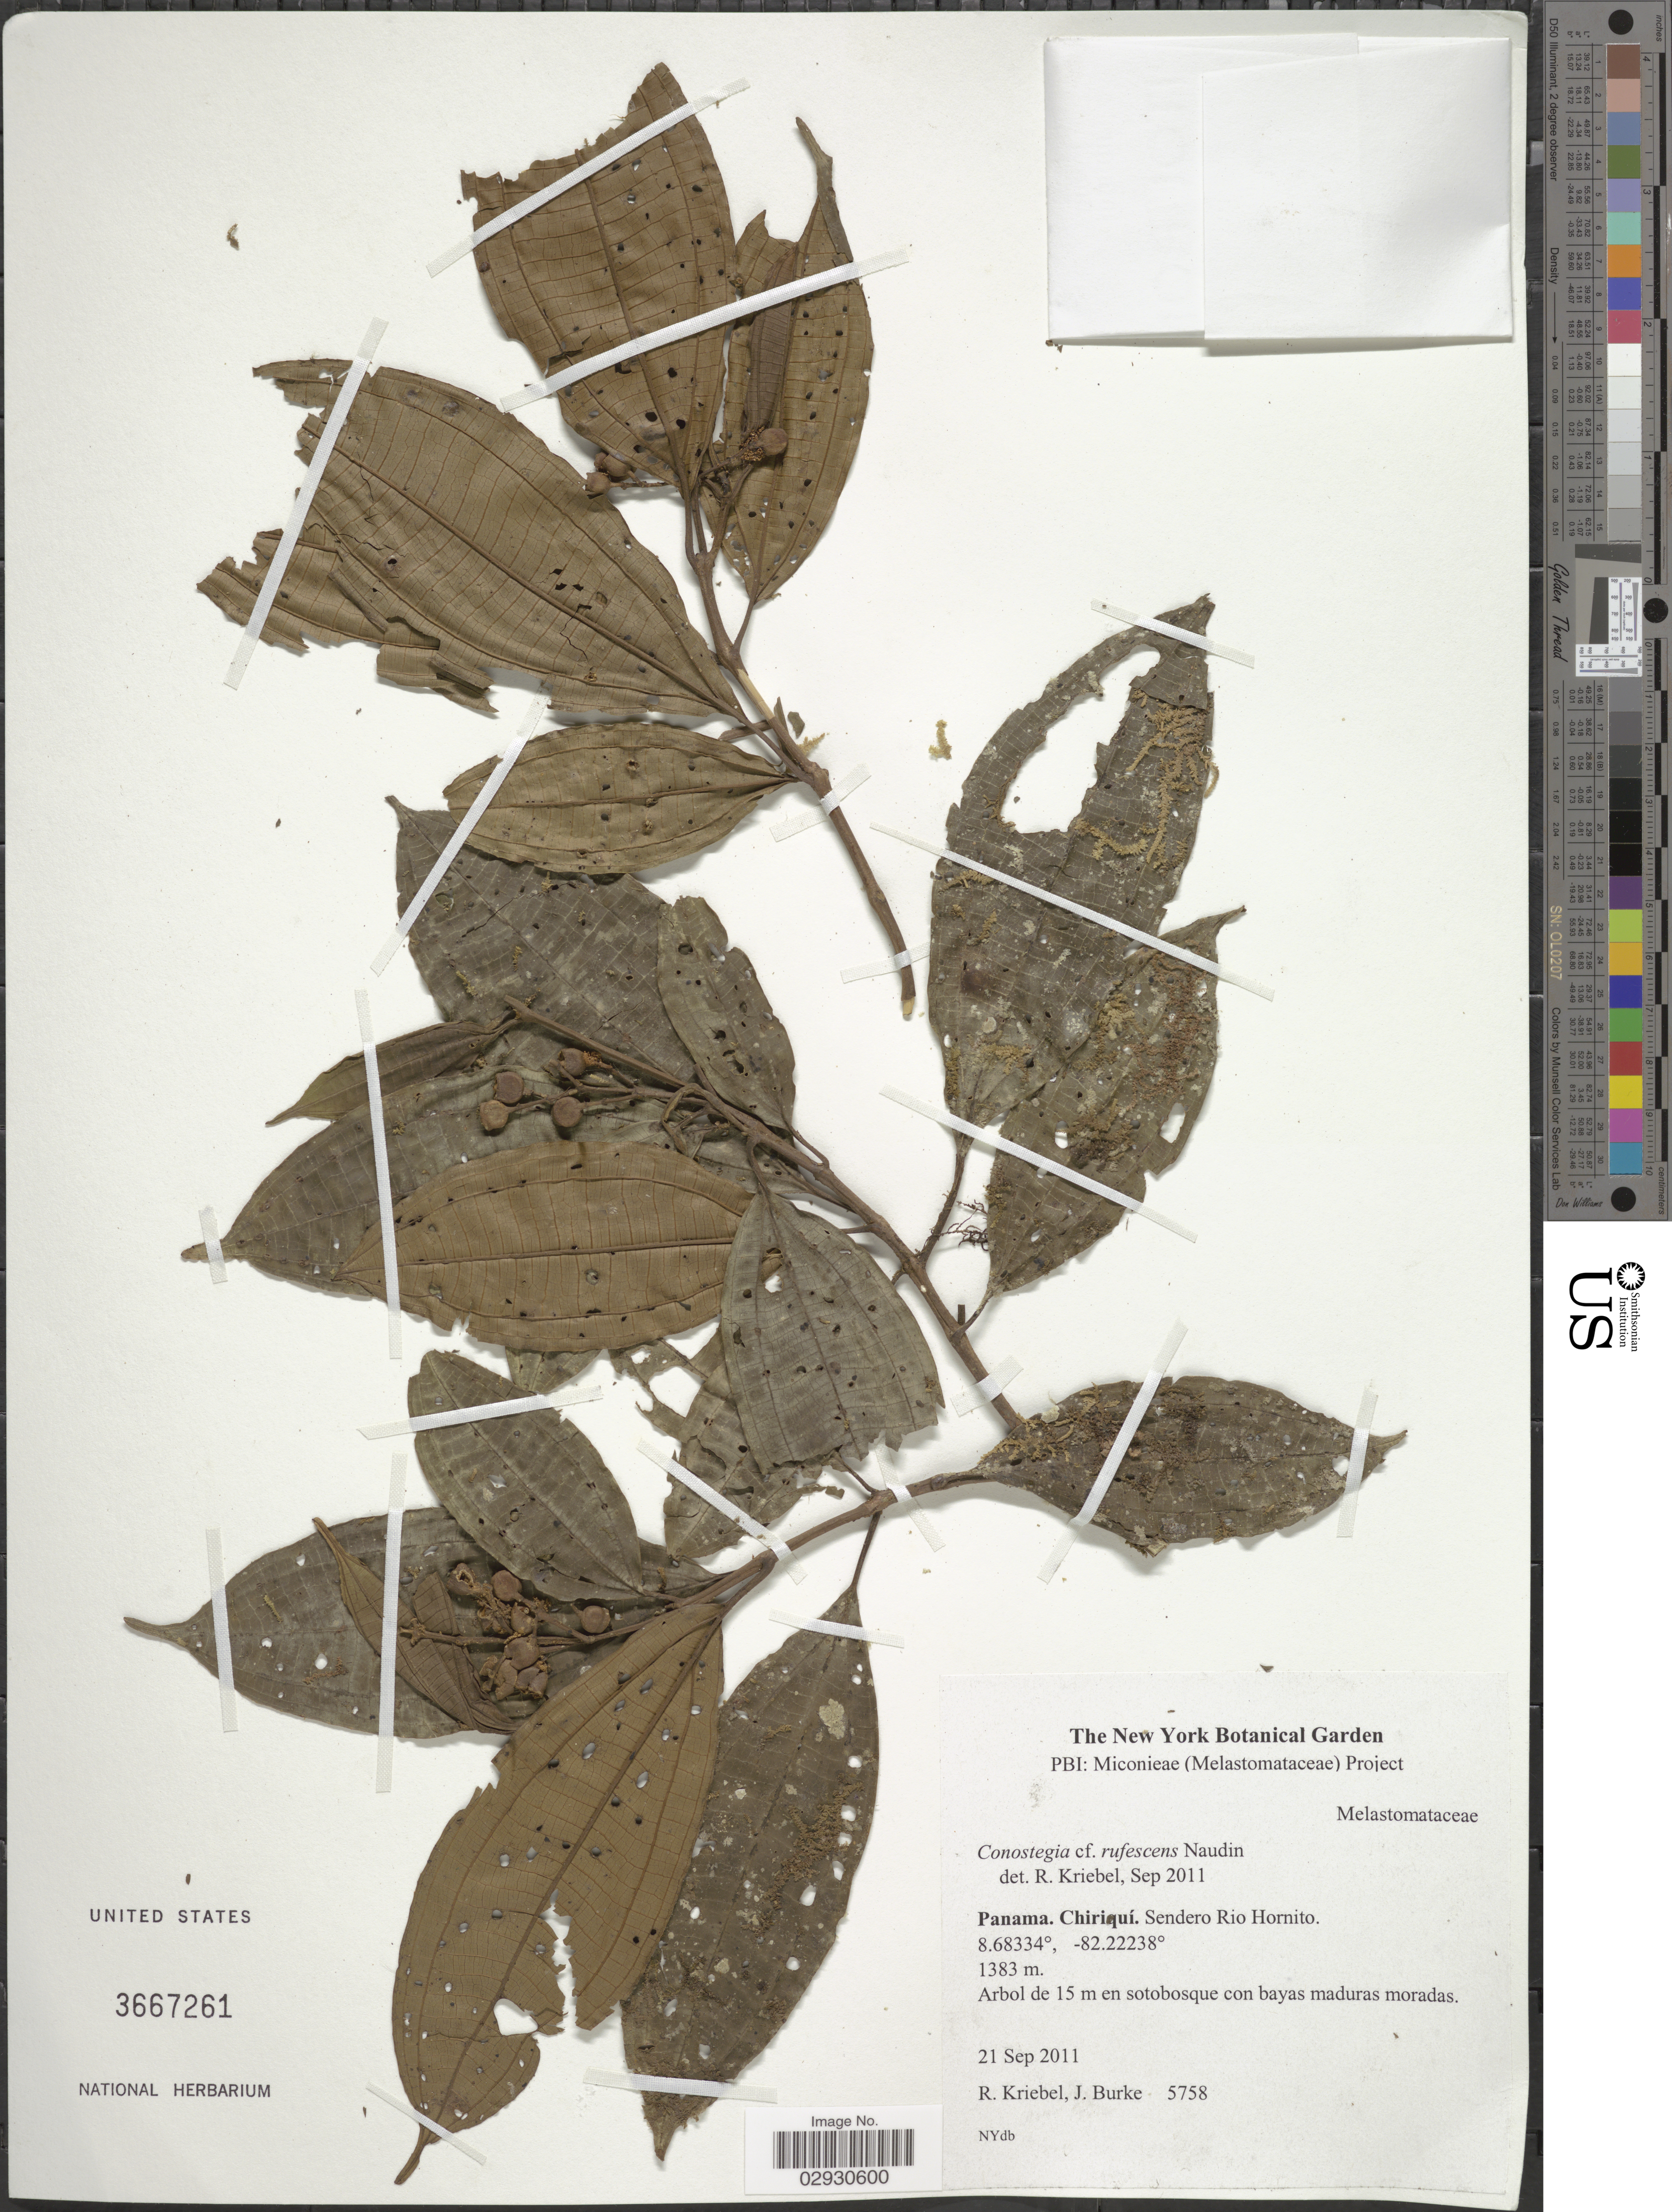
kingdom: Plantae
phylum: Tracheophyta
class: Magnoliopsida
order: Myrtales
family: Melastomataceae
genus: Conostegia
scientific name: Conostegia rufescens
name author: Naudin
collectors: R. Kriebel & J. Burke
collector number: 5758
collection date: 2011-09-21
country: Panama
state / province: Chiriqui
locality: Sendero Rio Hornito.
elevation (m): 1383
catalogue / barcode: US 3667261